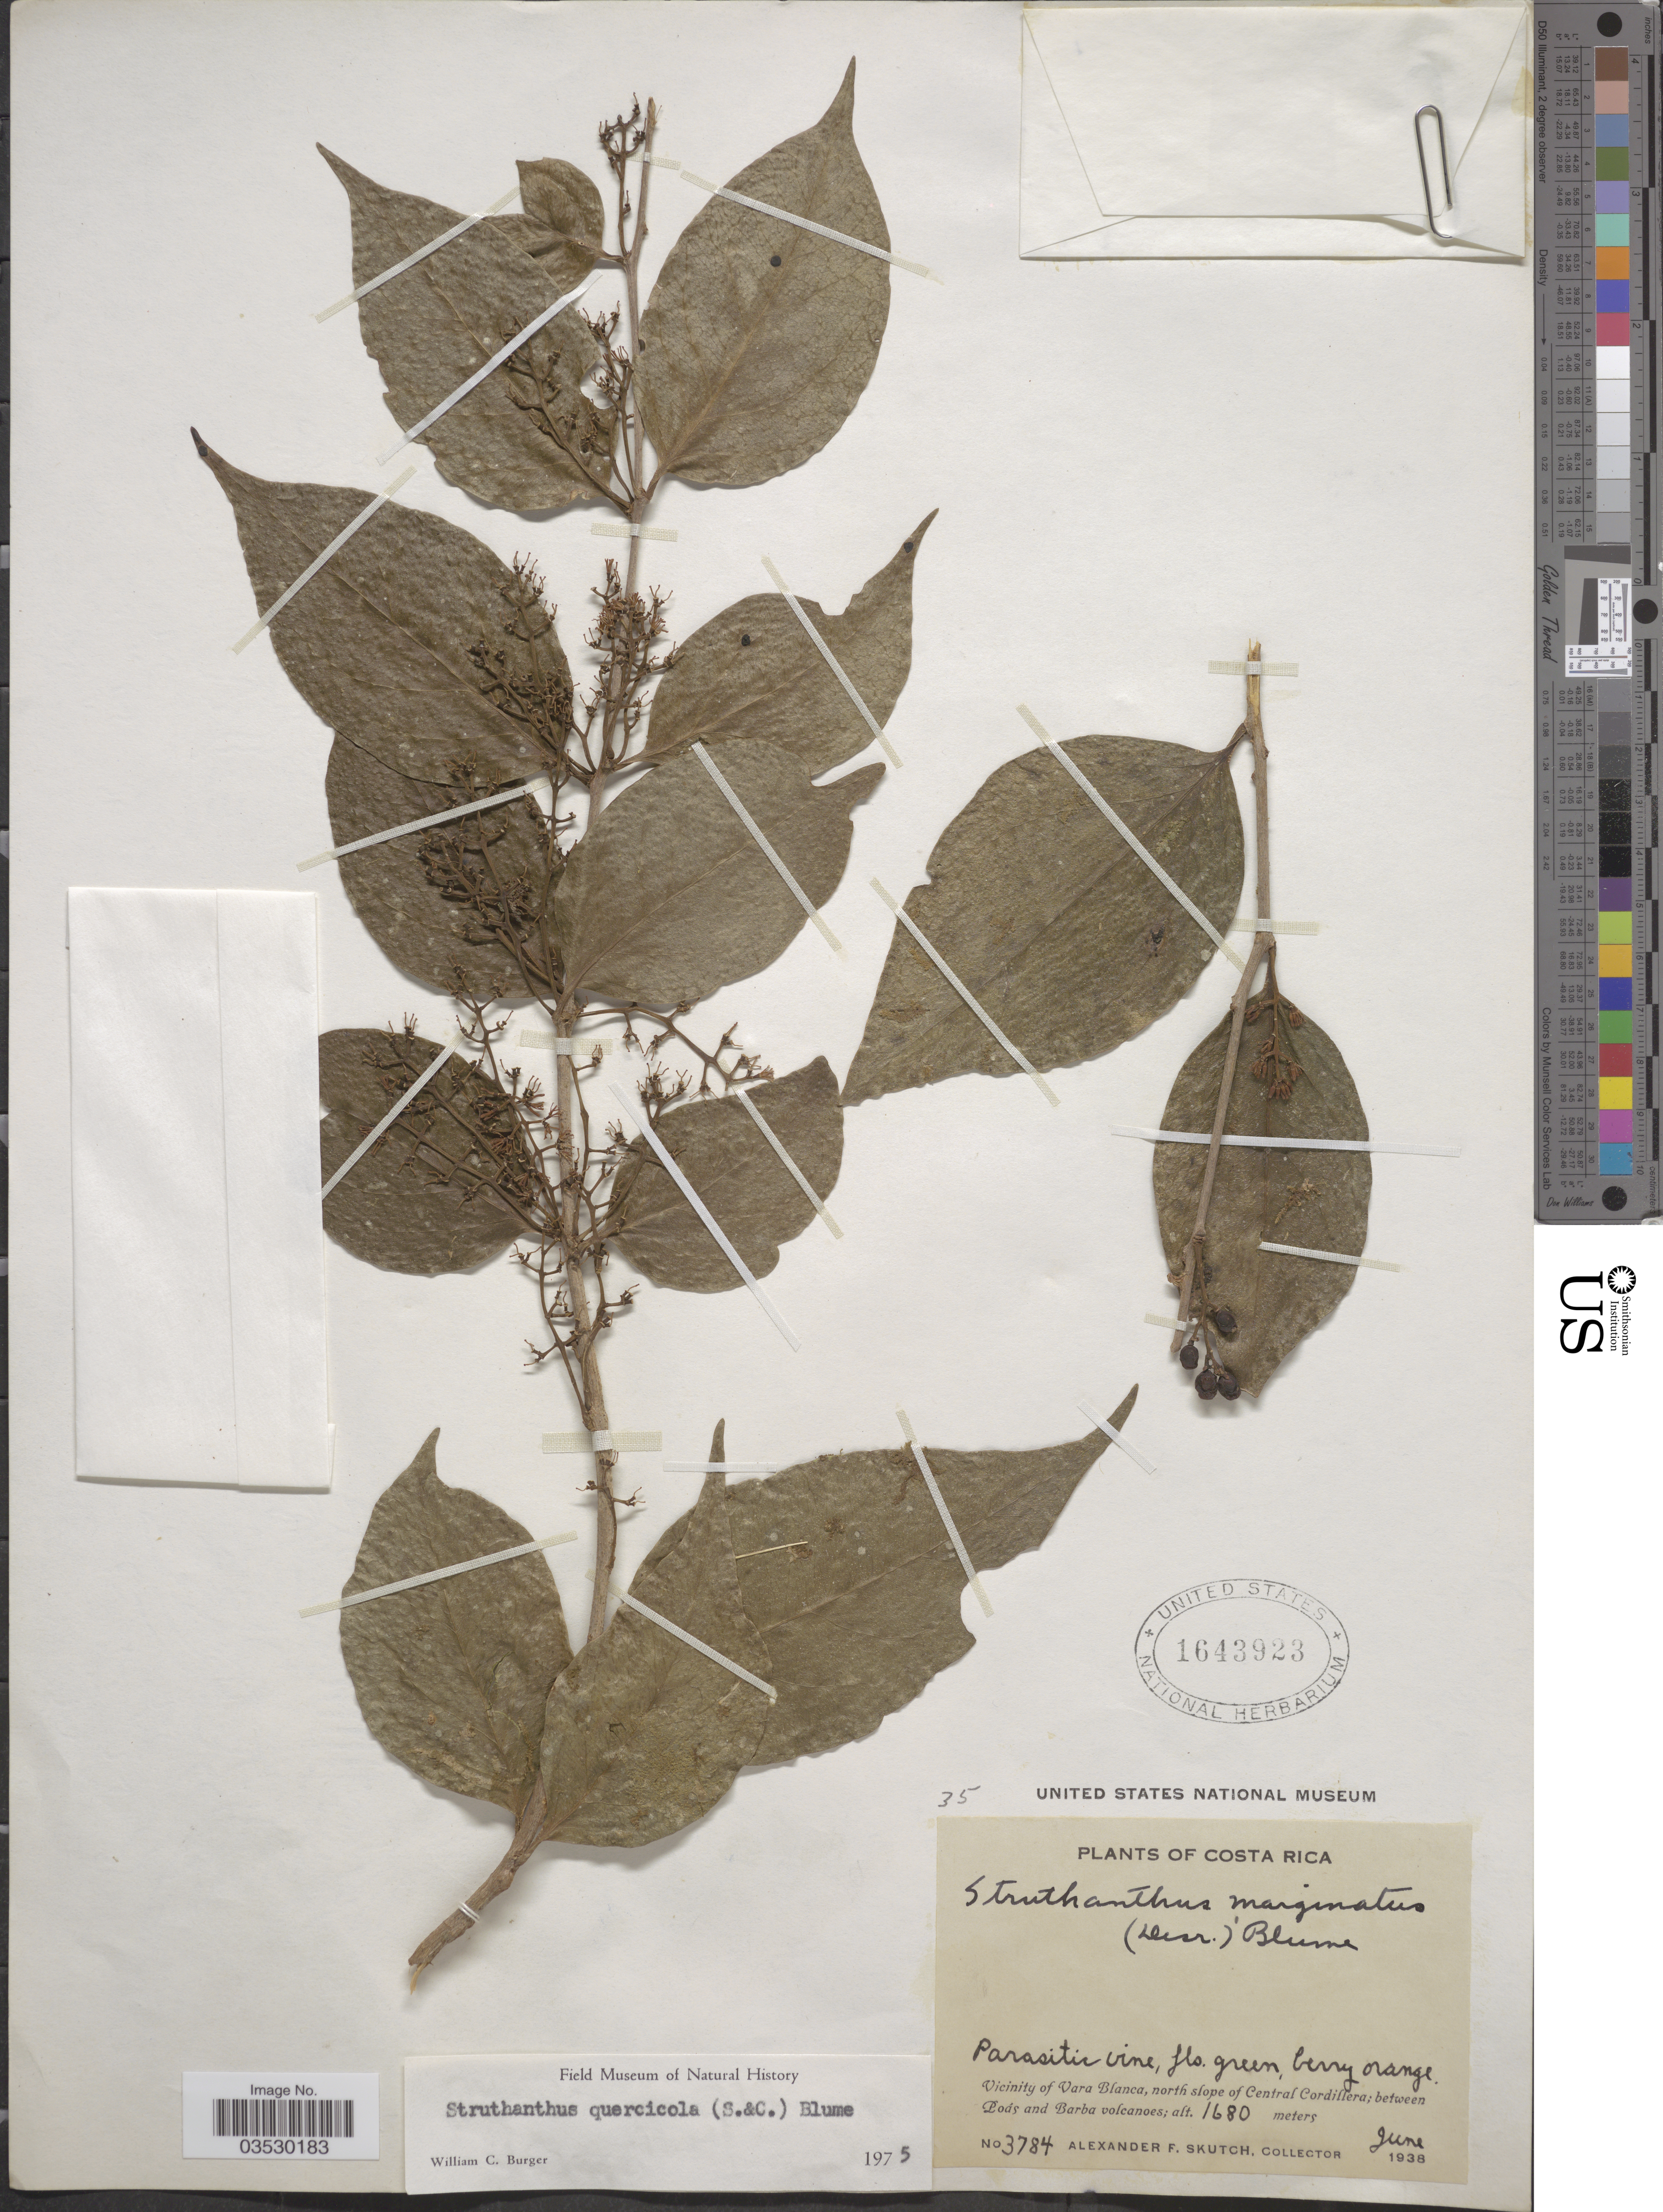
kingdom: Plantae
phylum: Tracheophyta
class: Magnoliopsida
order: Santalales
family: Loranthaceae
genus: Struthanthus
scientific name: Struthanthus quercicola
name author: (Kuijt) Cham. & Schltr.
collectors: A. F. Skutch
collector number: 3784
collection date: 1938-06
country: Costa Rica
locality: Vicinity of Vara Blanca, north slope of Central Cordillera; between Poás and Barba volcanoes.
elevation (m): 1680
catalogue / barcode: US 1943923